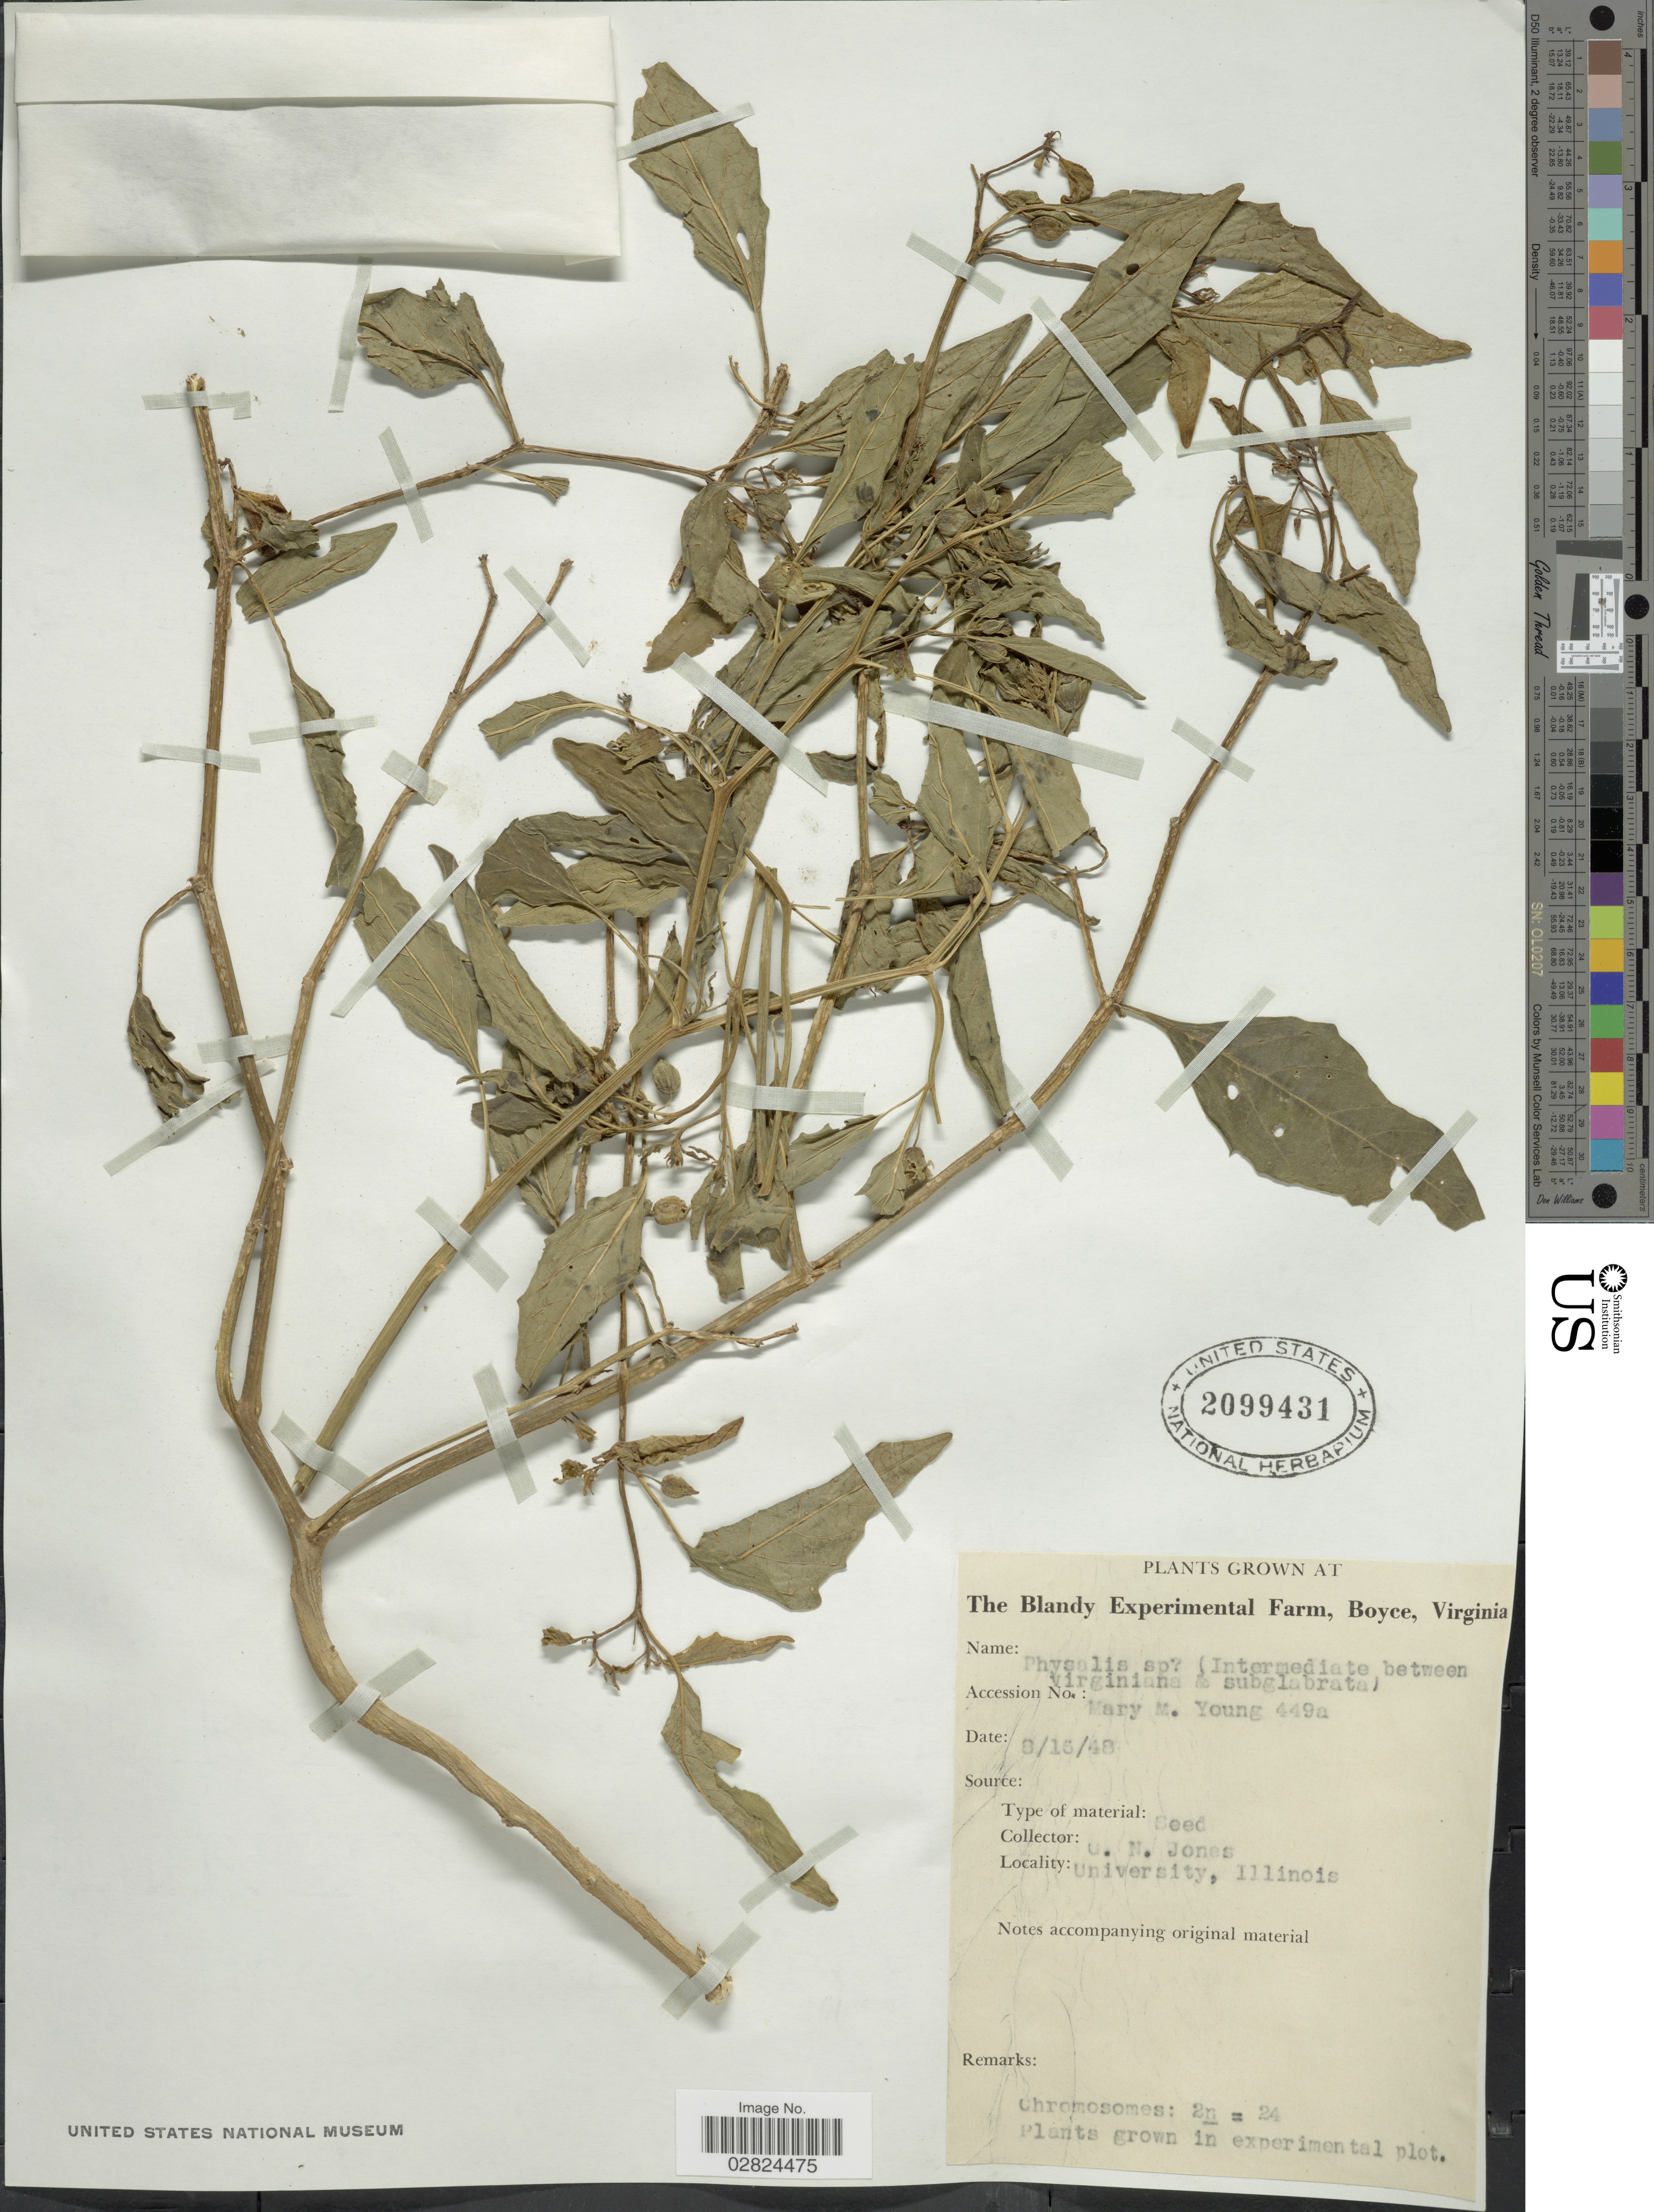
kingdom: Plantae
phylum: Tracheophyta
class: Magnoliopsida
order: Solanales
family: Solanaceae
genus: Physalis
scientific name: Physalis virginiana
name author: Mill.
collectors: M. Young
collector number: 449a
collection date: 1948-08-16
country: United States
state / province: Virginia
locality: The Blandy Experimental Farm, Boyce.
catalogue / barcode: US 2099431